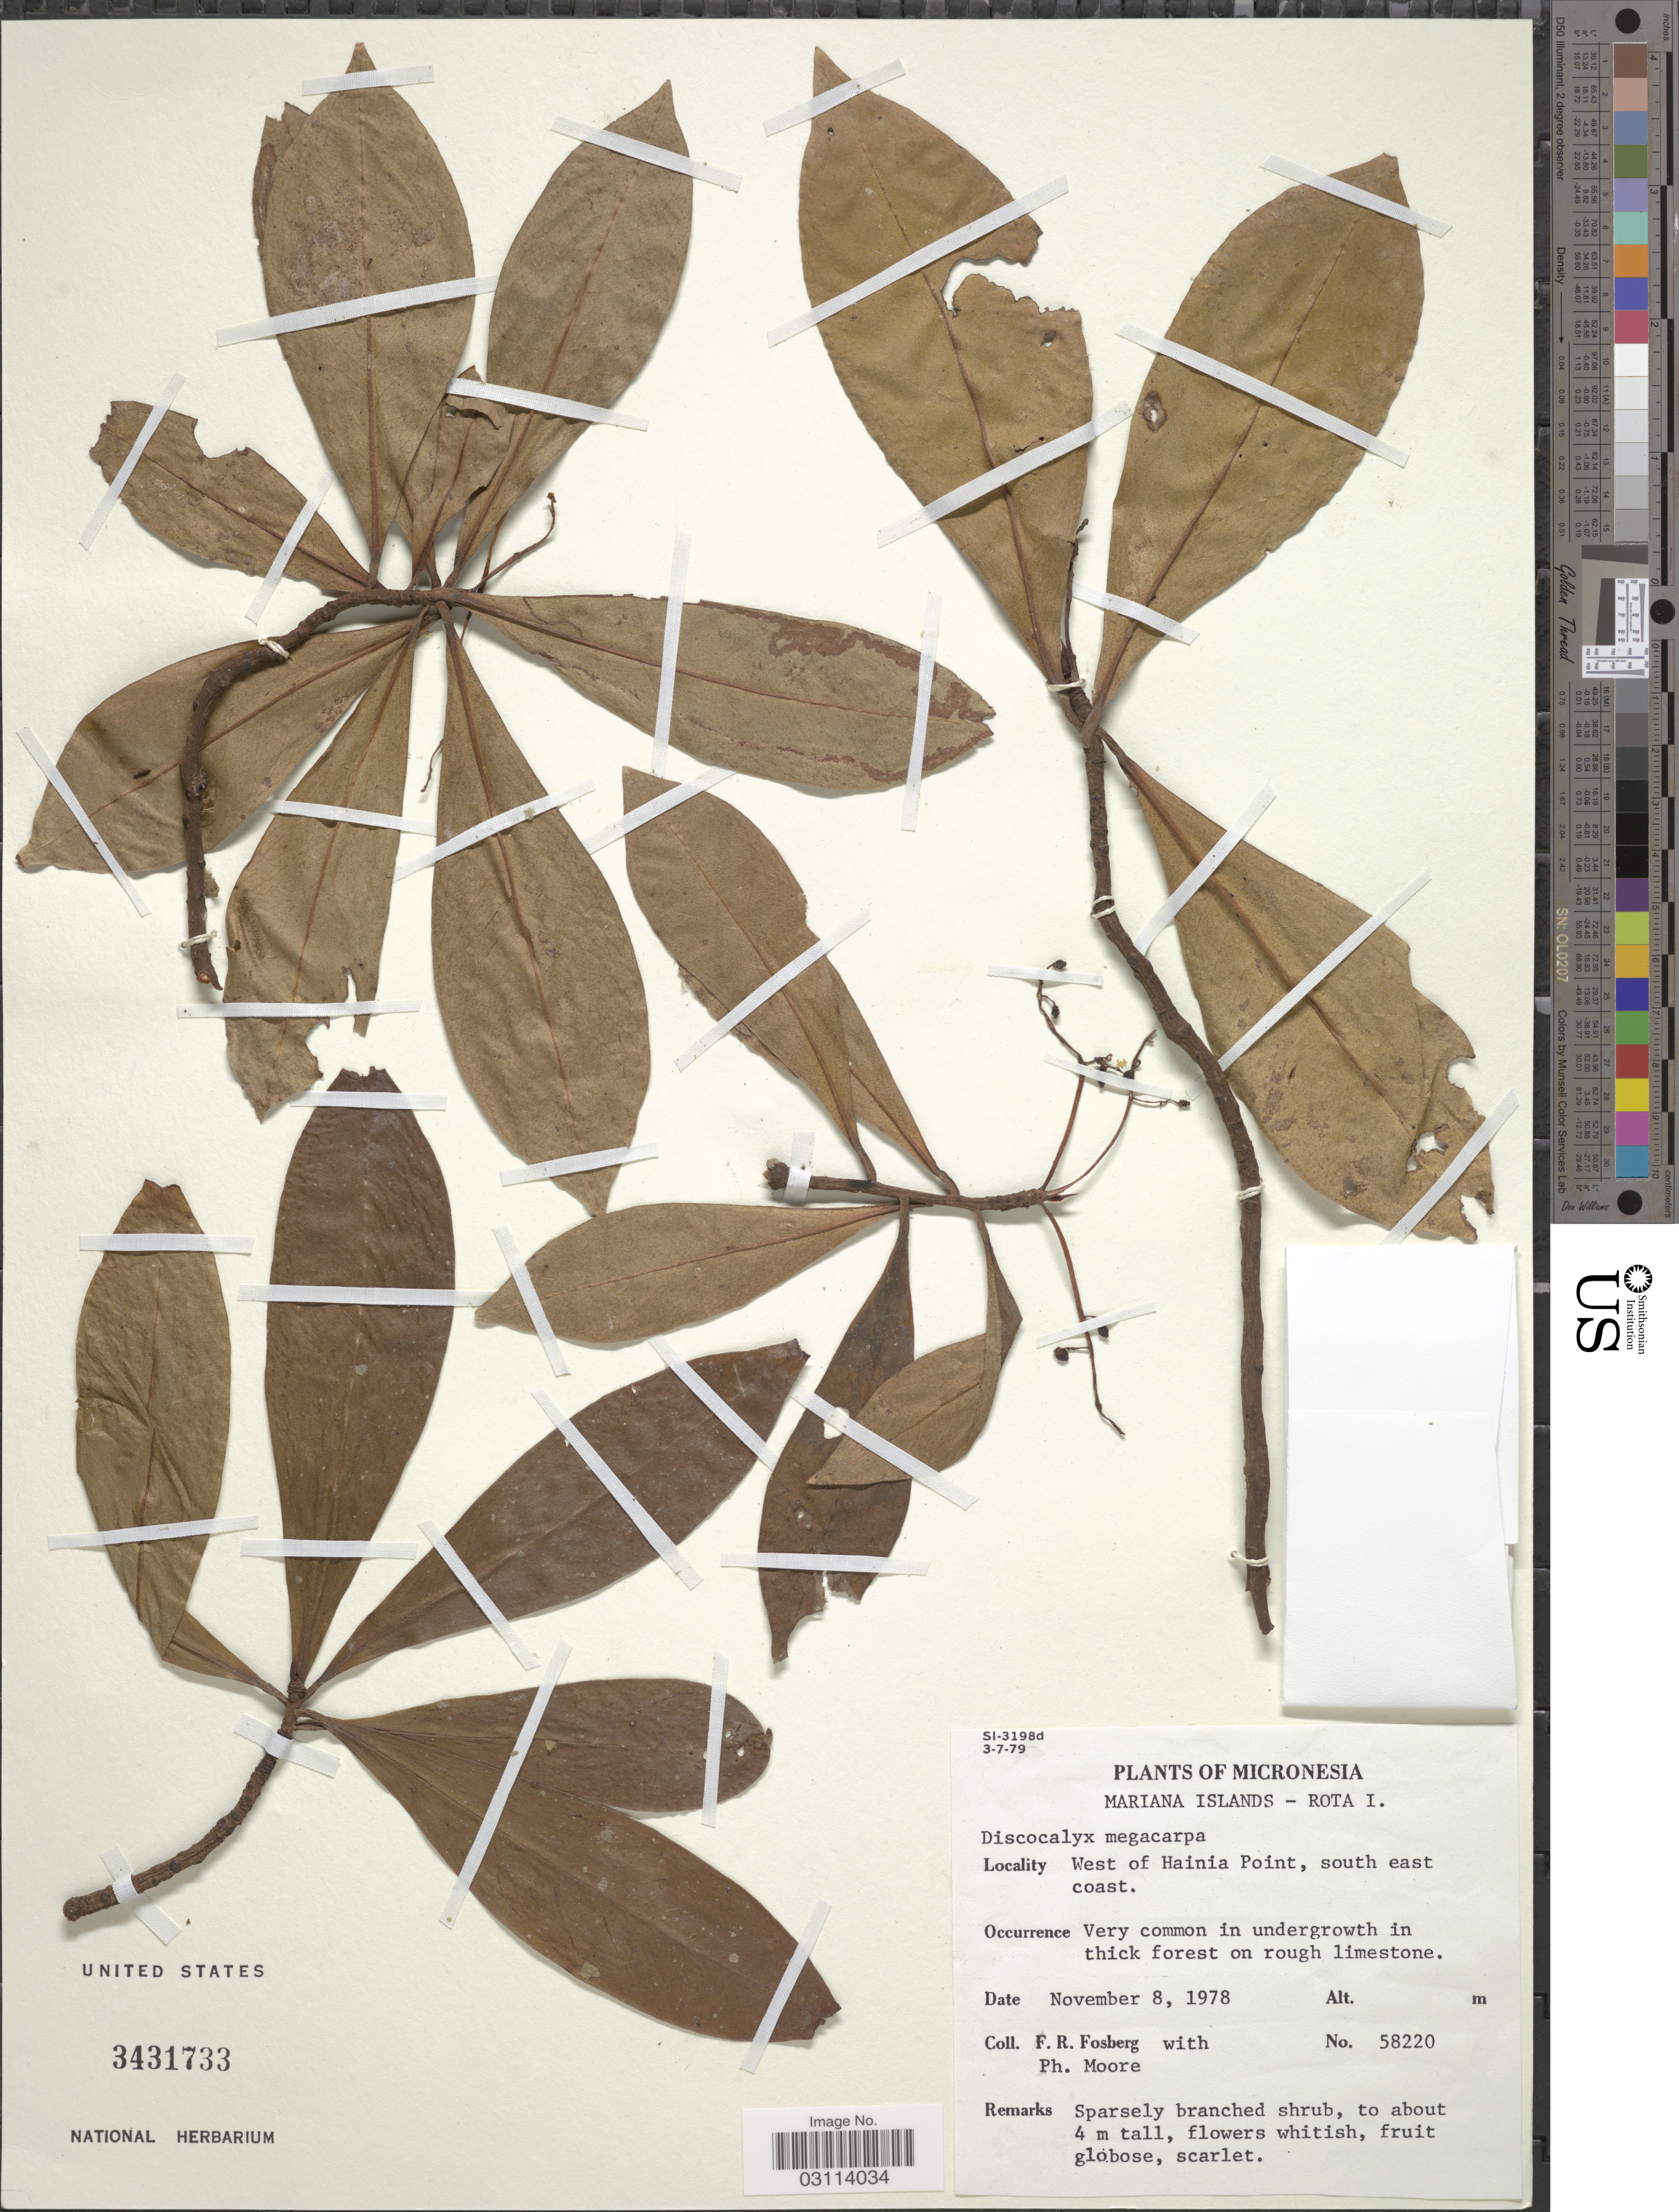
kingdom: Plantae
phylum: Tracheophyta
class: Magnoliopsida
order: Ericales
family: Primulaceae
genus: Discocalyx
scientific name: Discocalyx megacarpa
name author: Merr.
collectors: F. R. Fosberg & P. Moore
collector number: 58220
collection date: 1978-11-08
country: Northern Mariana Islands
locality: Micronesia. Mariana Islands - Rota I. West of Hainia Point, south east coast.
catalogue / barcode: US 3431733